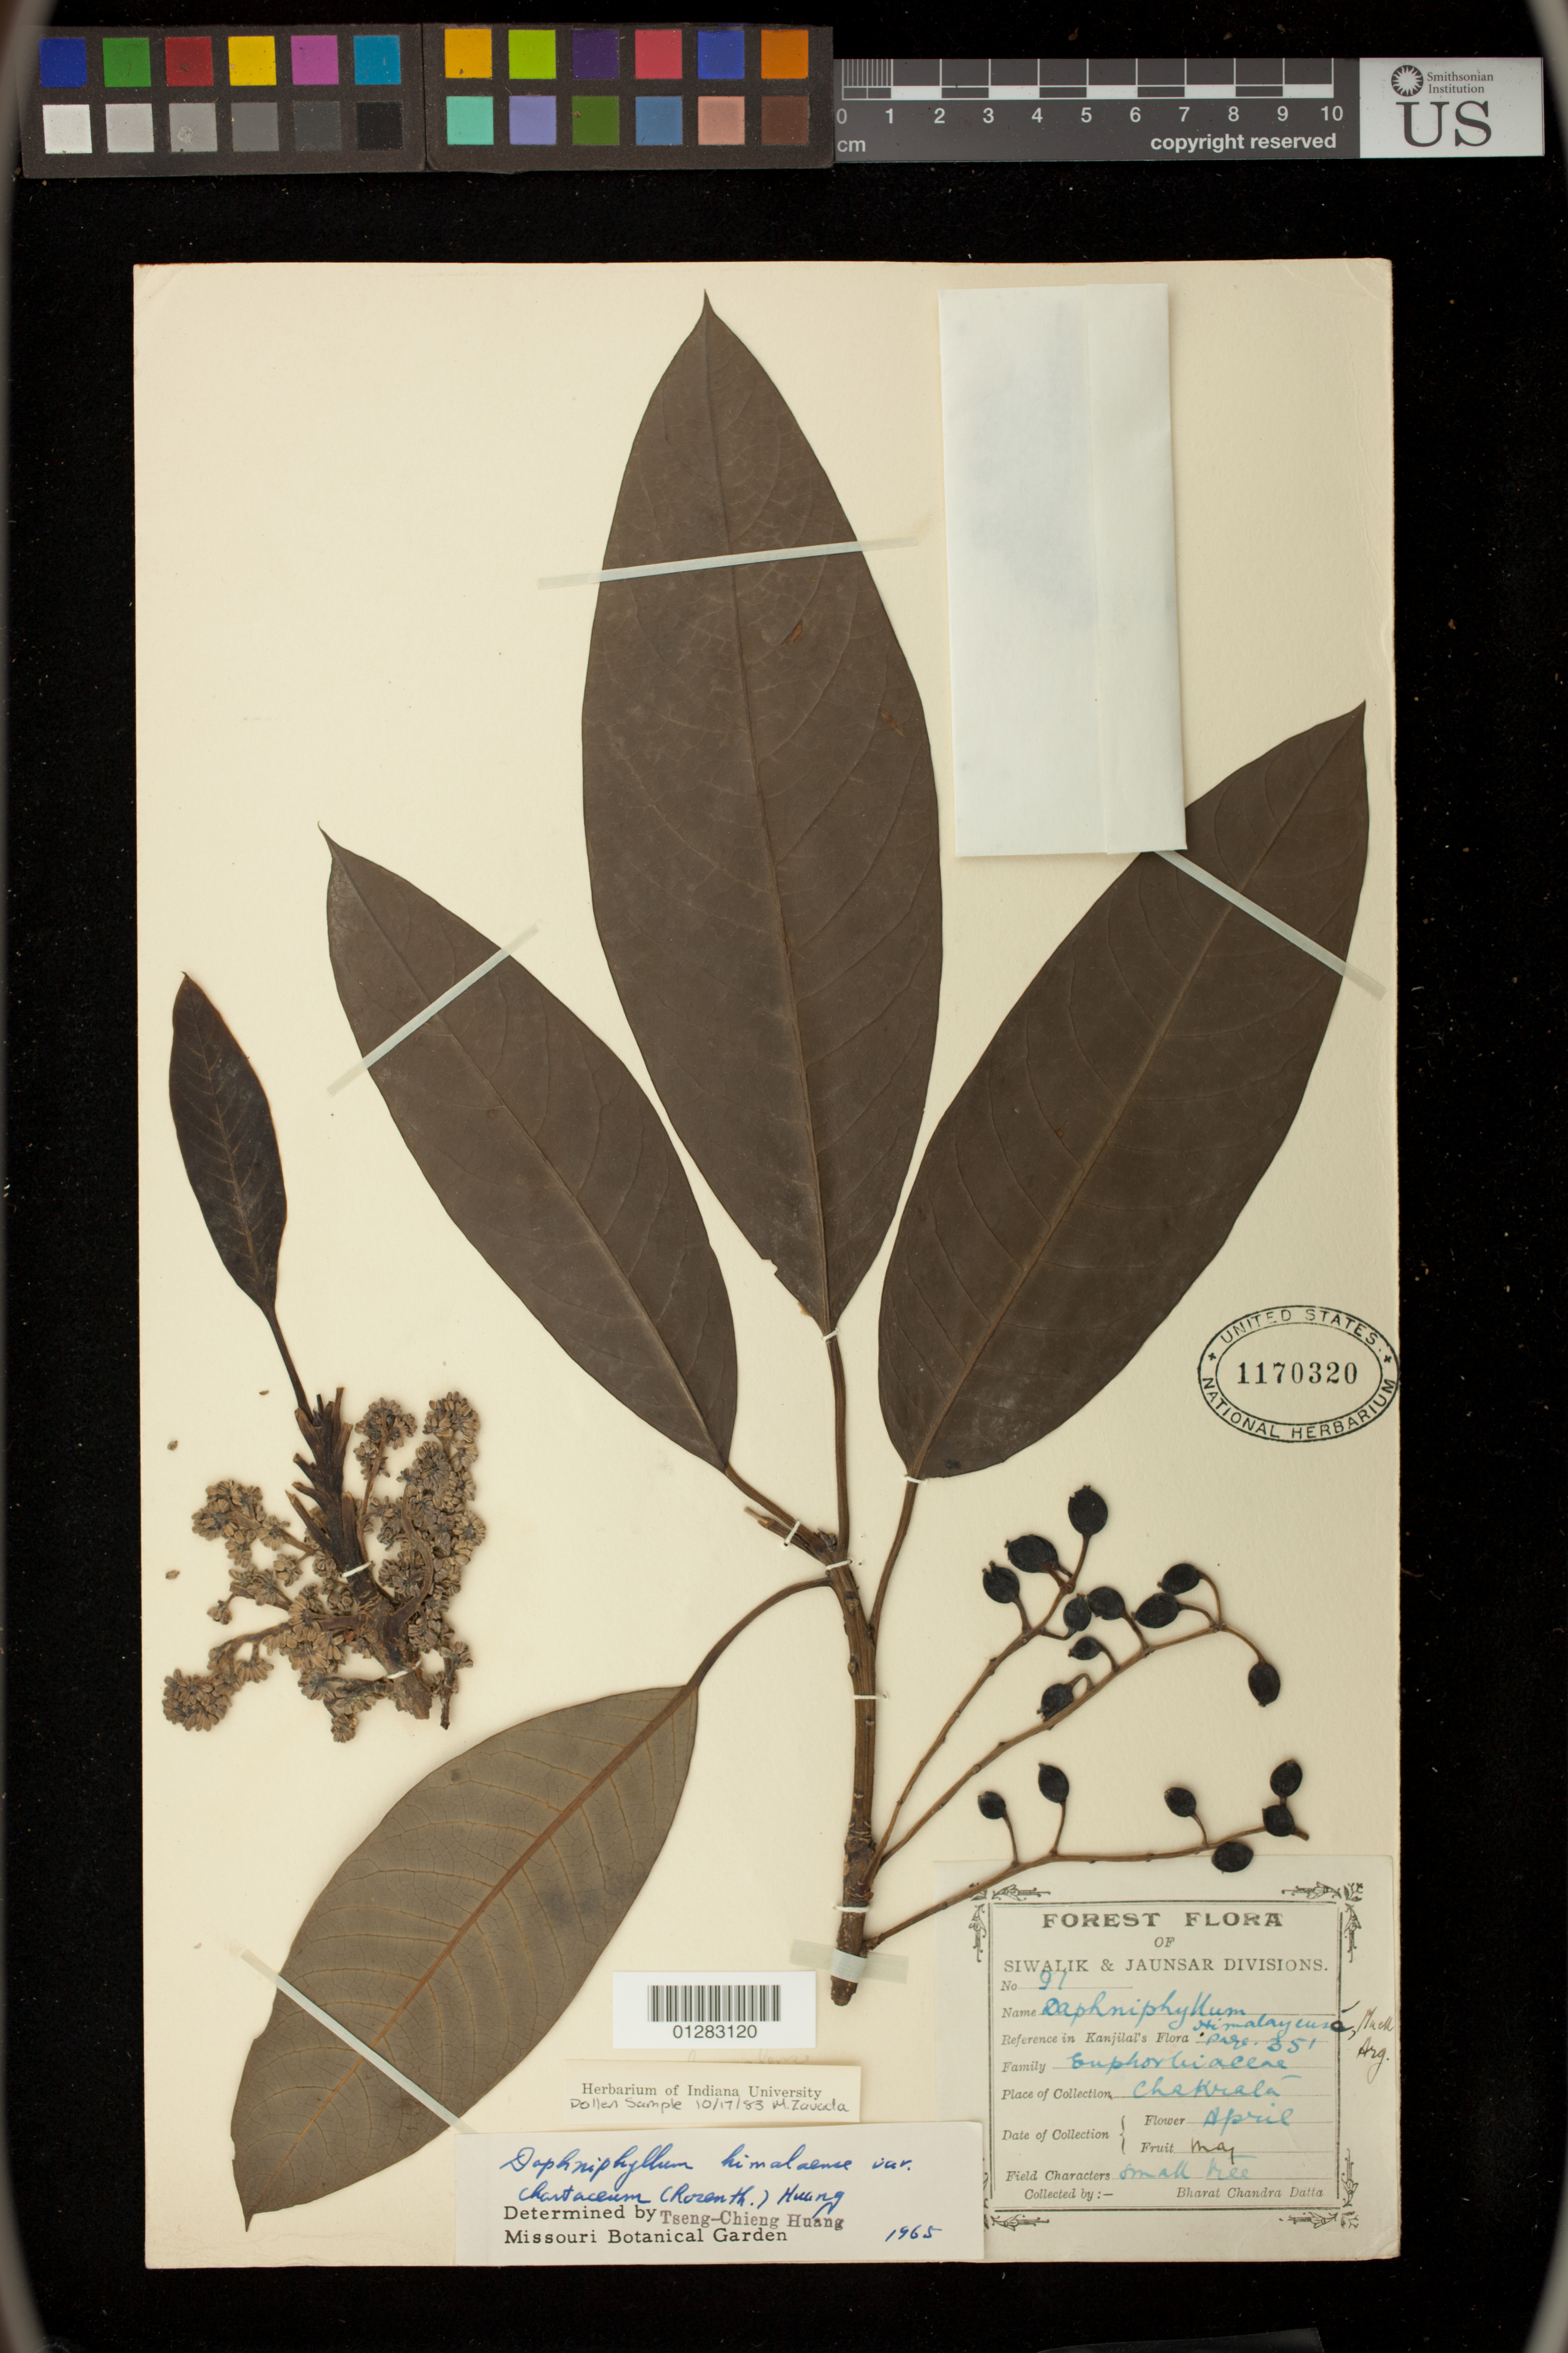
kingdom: Plantae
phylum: Tracheophyta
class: Magnoliopsida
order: Saxifragales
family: Daphniphyllaceae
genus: Daphniphyllum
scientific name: Daphniphyllum himalayense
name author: (Benth.) Müll. Arg.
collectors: B. Datta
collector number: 97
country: India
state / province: Uttarakhand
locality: Chakrala, Siwalik & Jaunsar divisions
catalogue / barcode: US 1170320